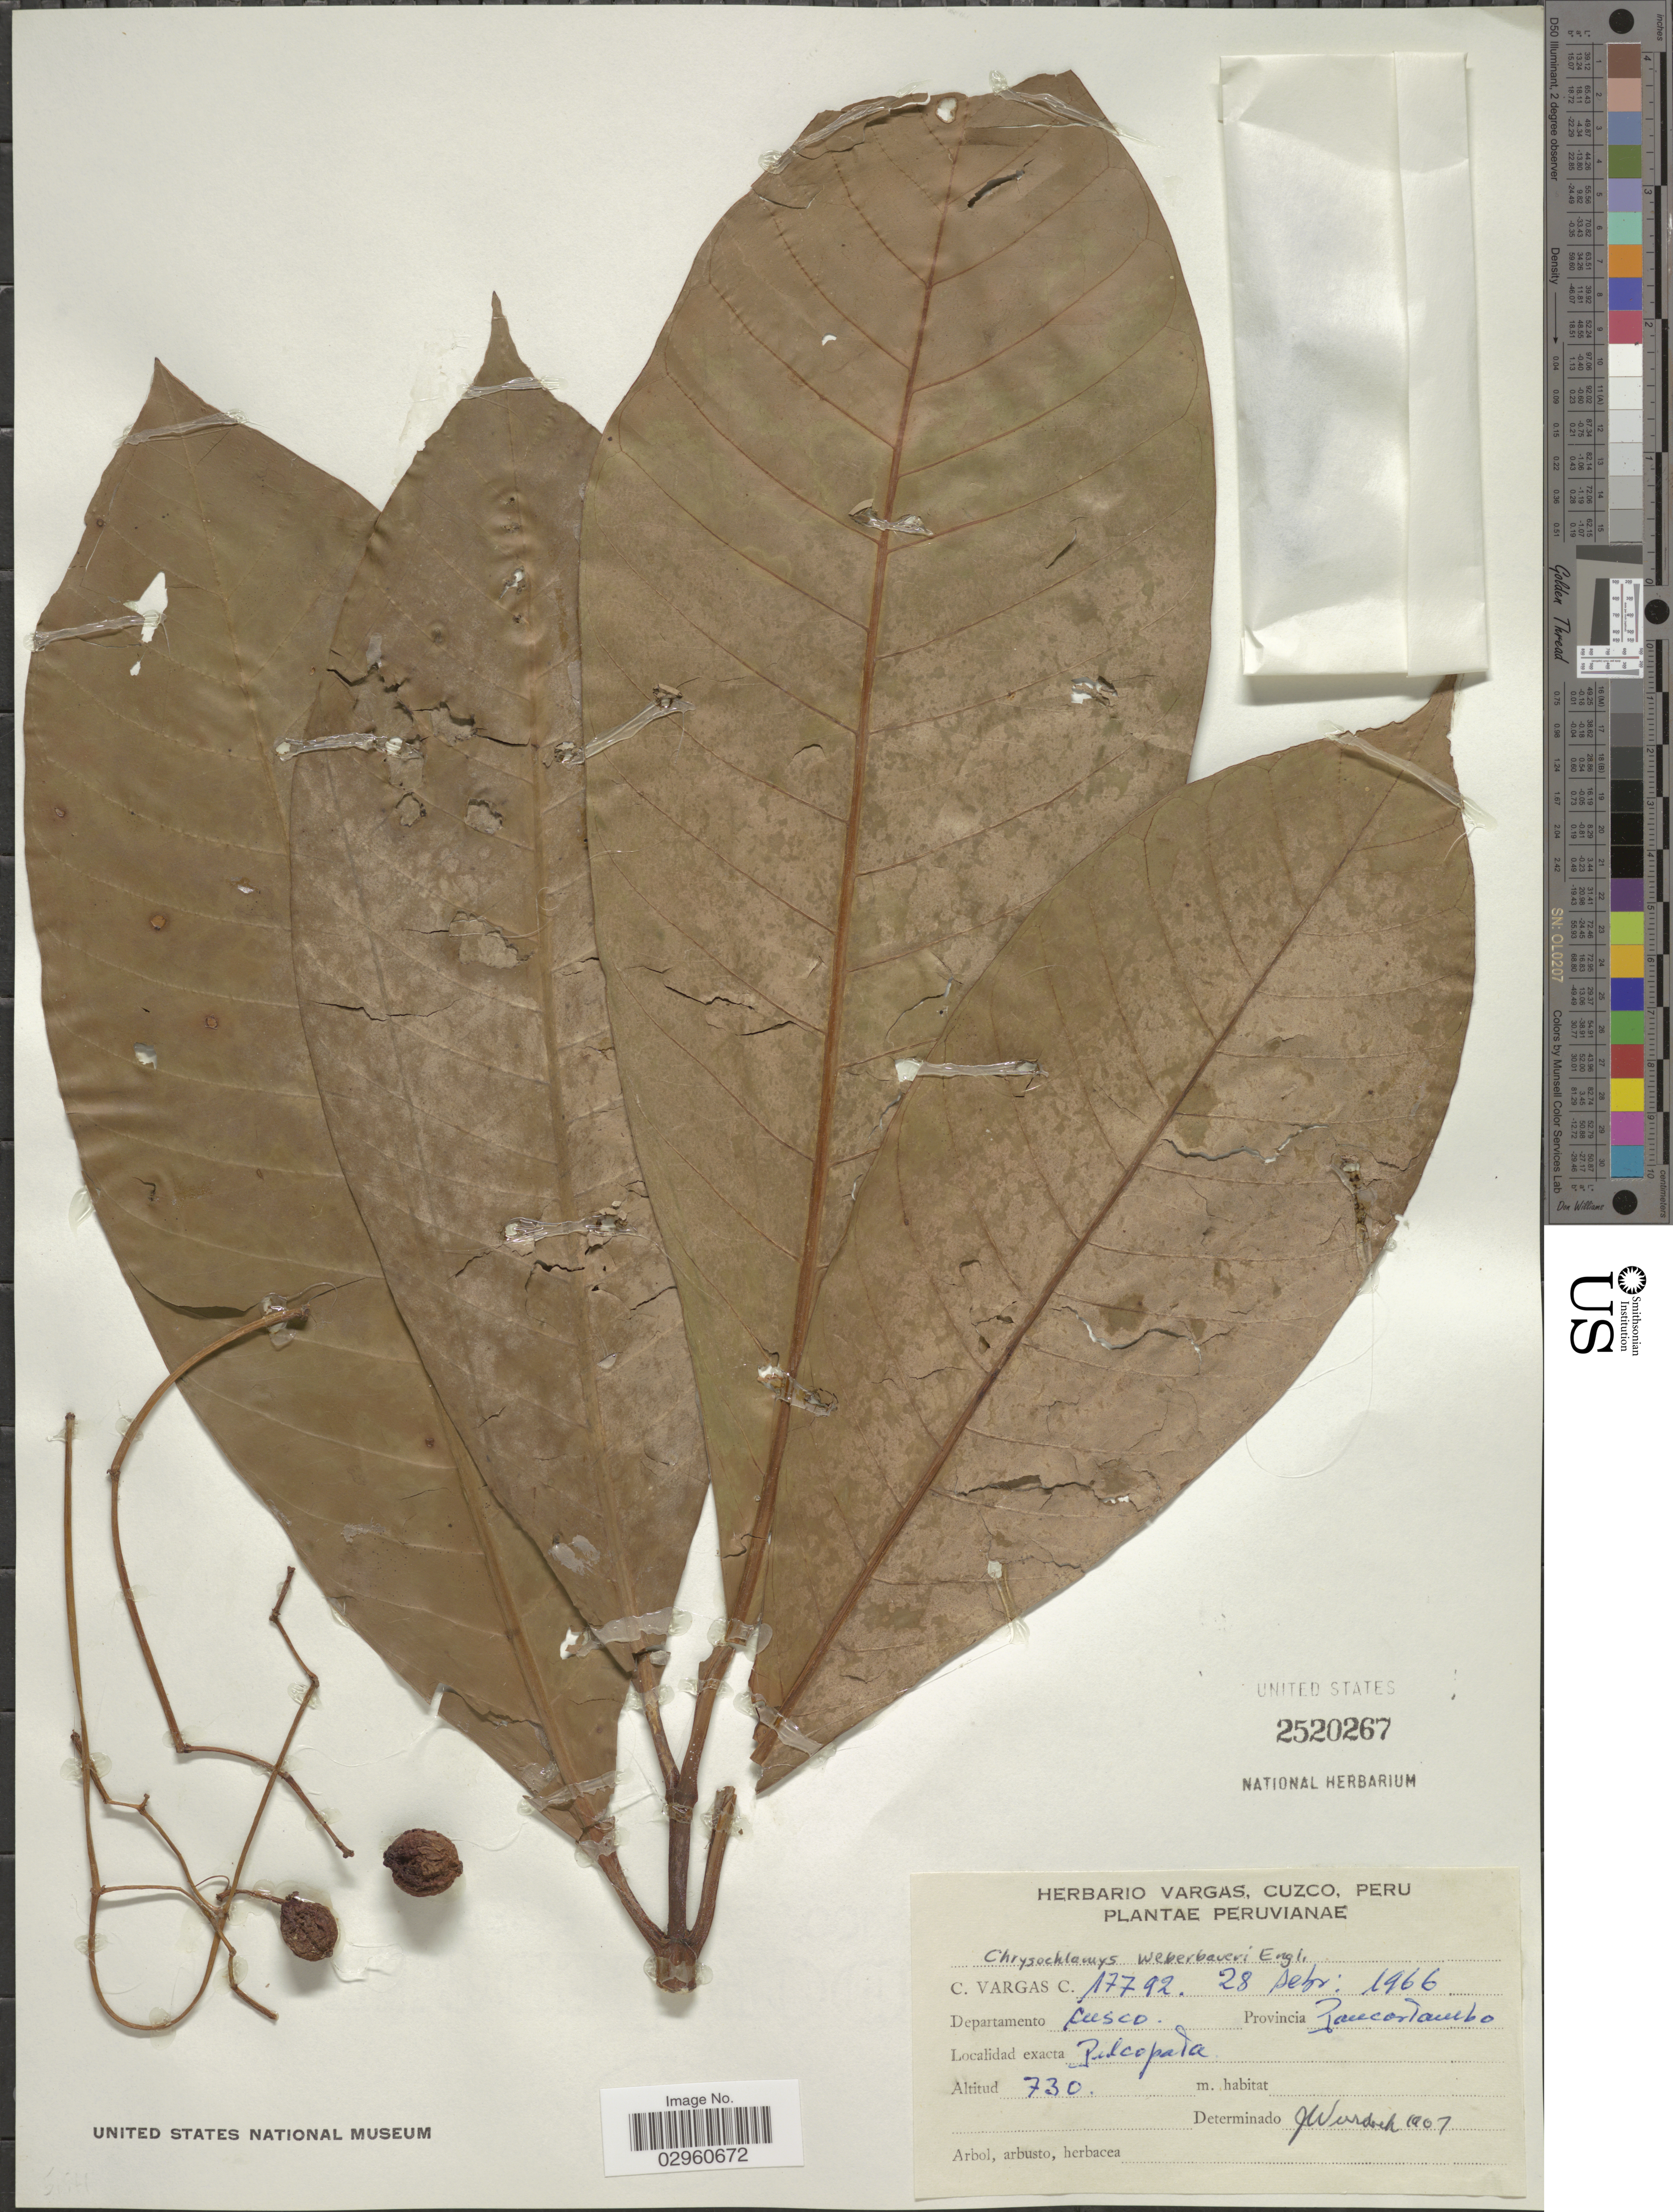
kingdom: Plantae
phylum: Tracheophyta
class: Magnoliopsida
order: Malpighiales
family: Clusiaceae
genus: Chrysochlamys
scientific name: Chrysochlamys weberbaueri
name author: Engl.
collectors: C. Vargas Calderón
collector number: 17792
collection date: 1966-09-28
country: Peru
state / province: Cusco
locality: Pilcopata, Provincia Paucartambo, Departamento Cuzco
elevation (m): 730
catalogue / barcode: US 2520267